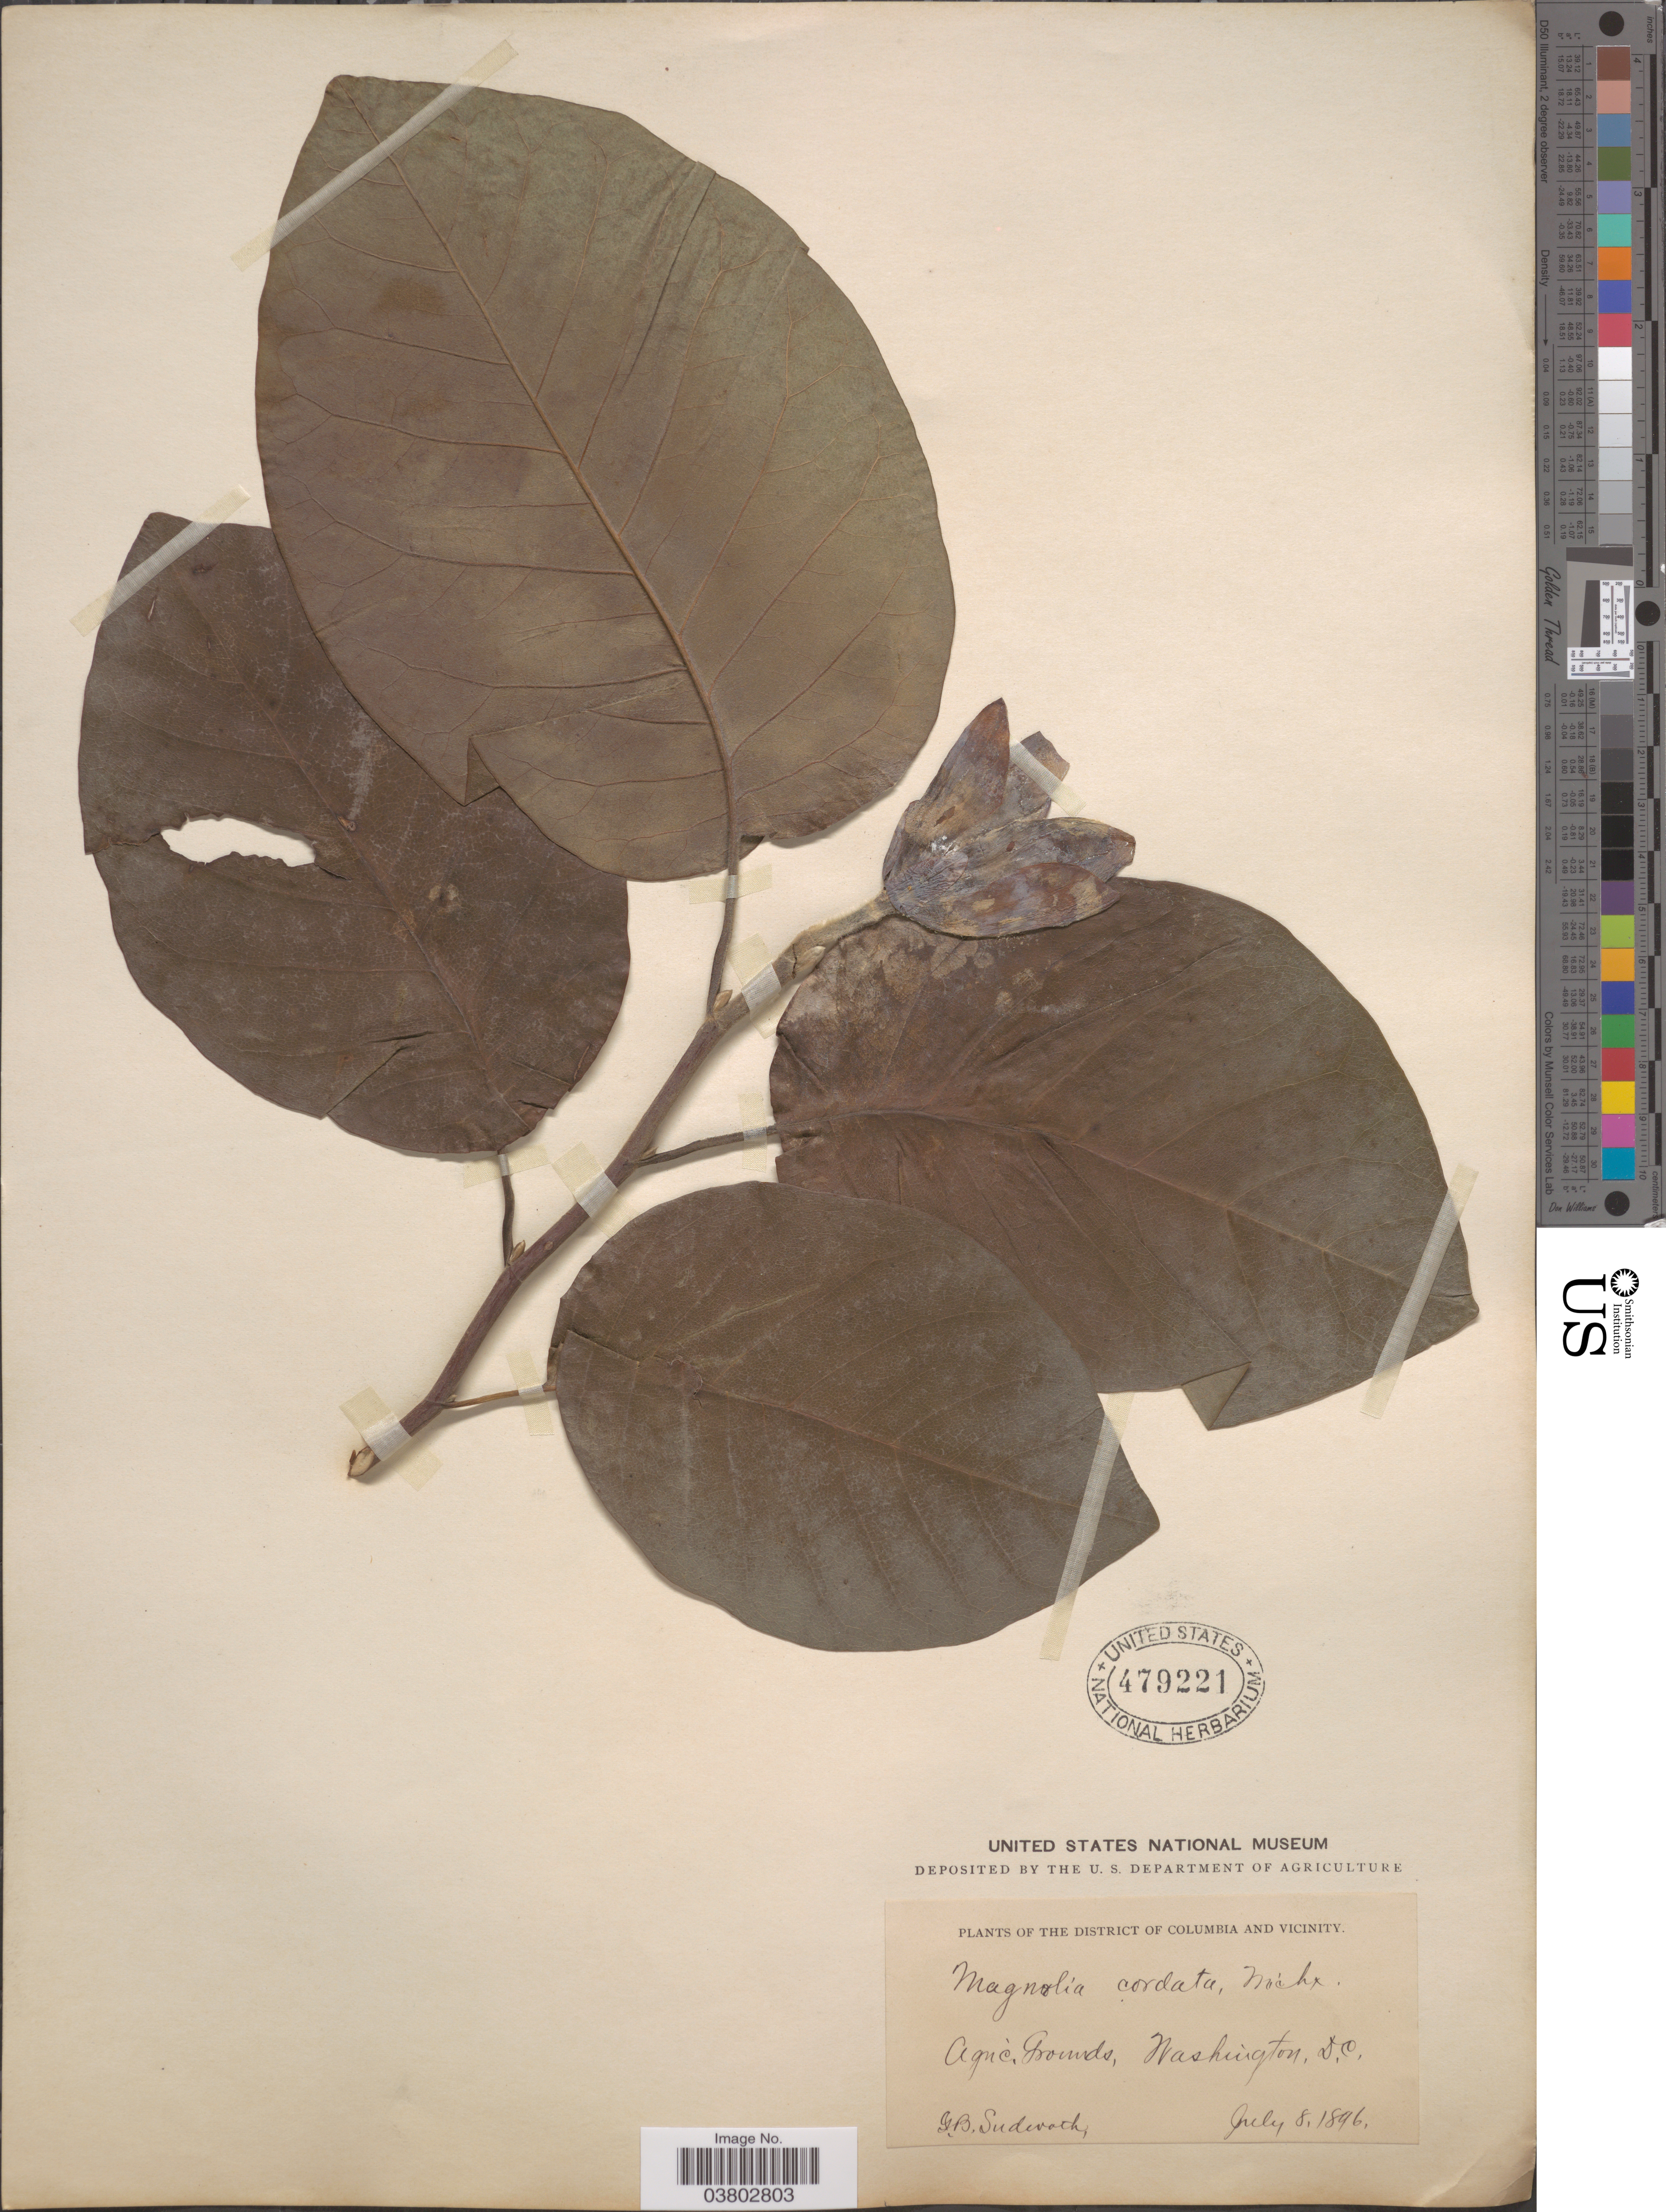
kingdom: Plantae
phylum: Tracheophyta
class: Magnoliopsida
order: Magnoliales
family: Magnoliaceae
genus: Magnolia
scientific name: Magnolia cordata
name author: Michx.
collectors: G. B. Sudworth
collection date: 1896-07-08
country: United States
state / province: District of Columbia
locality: The District of Columbia and Vicinity. Agric. Grounds, Washington.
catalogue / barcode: US 479221